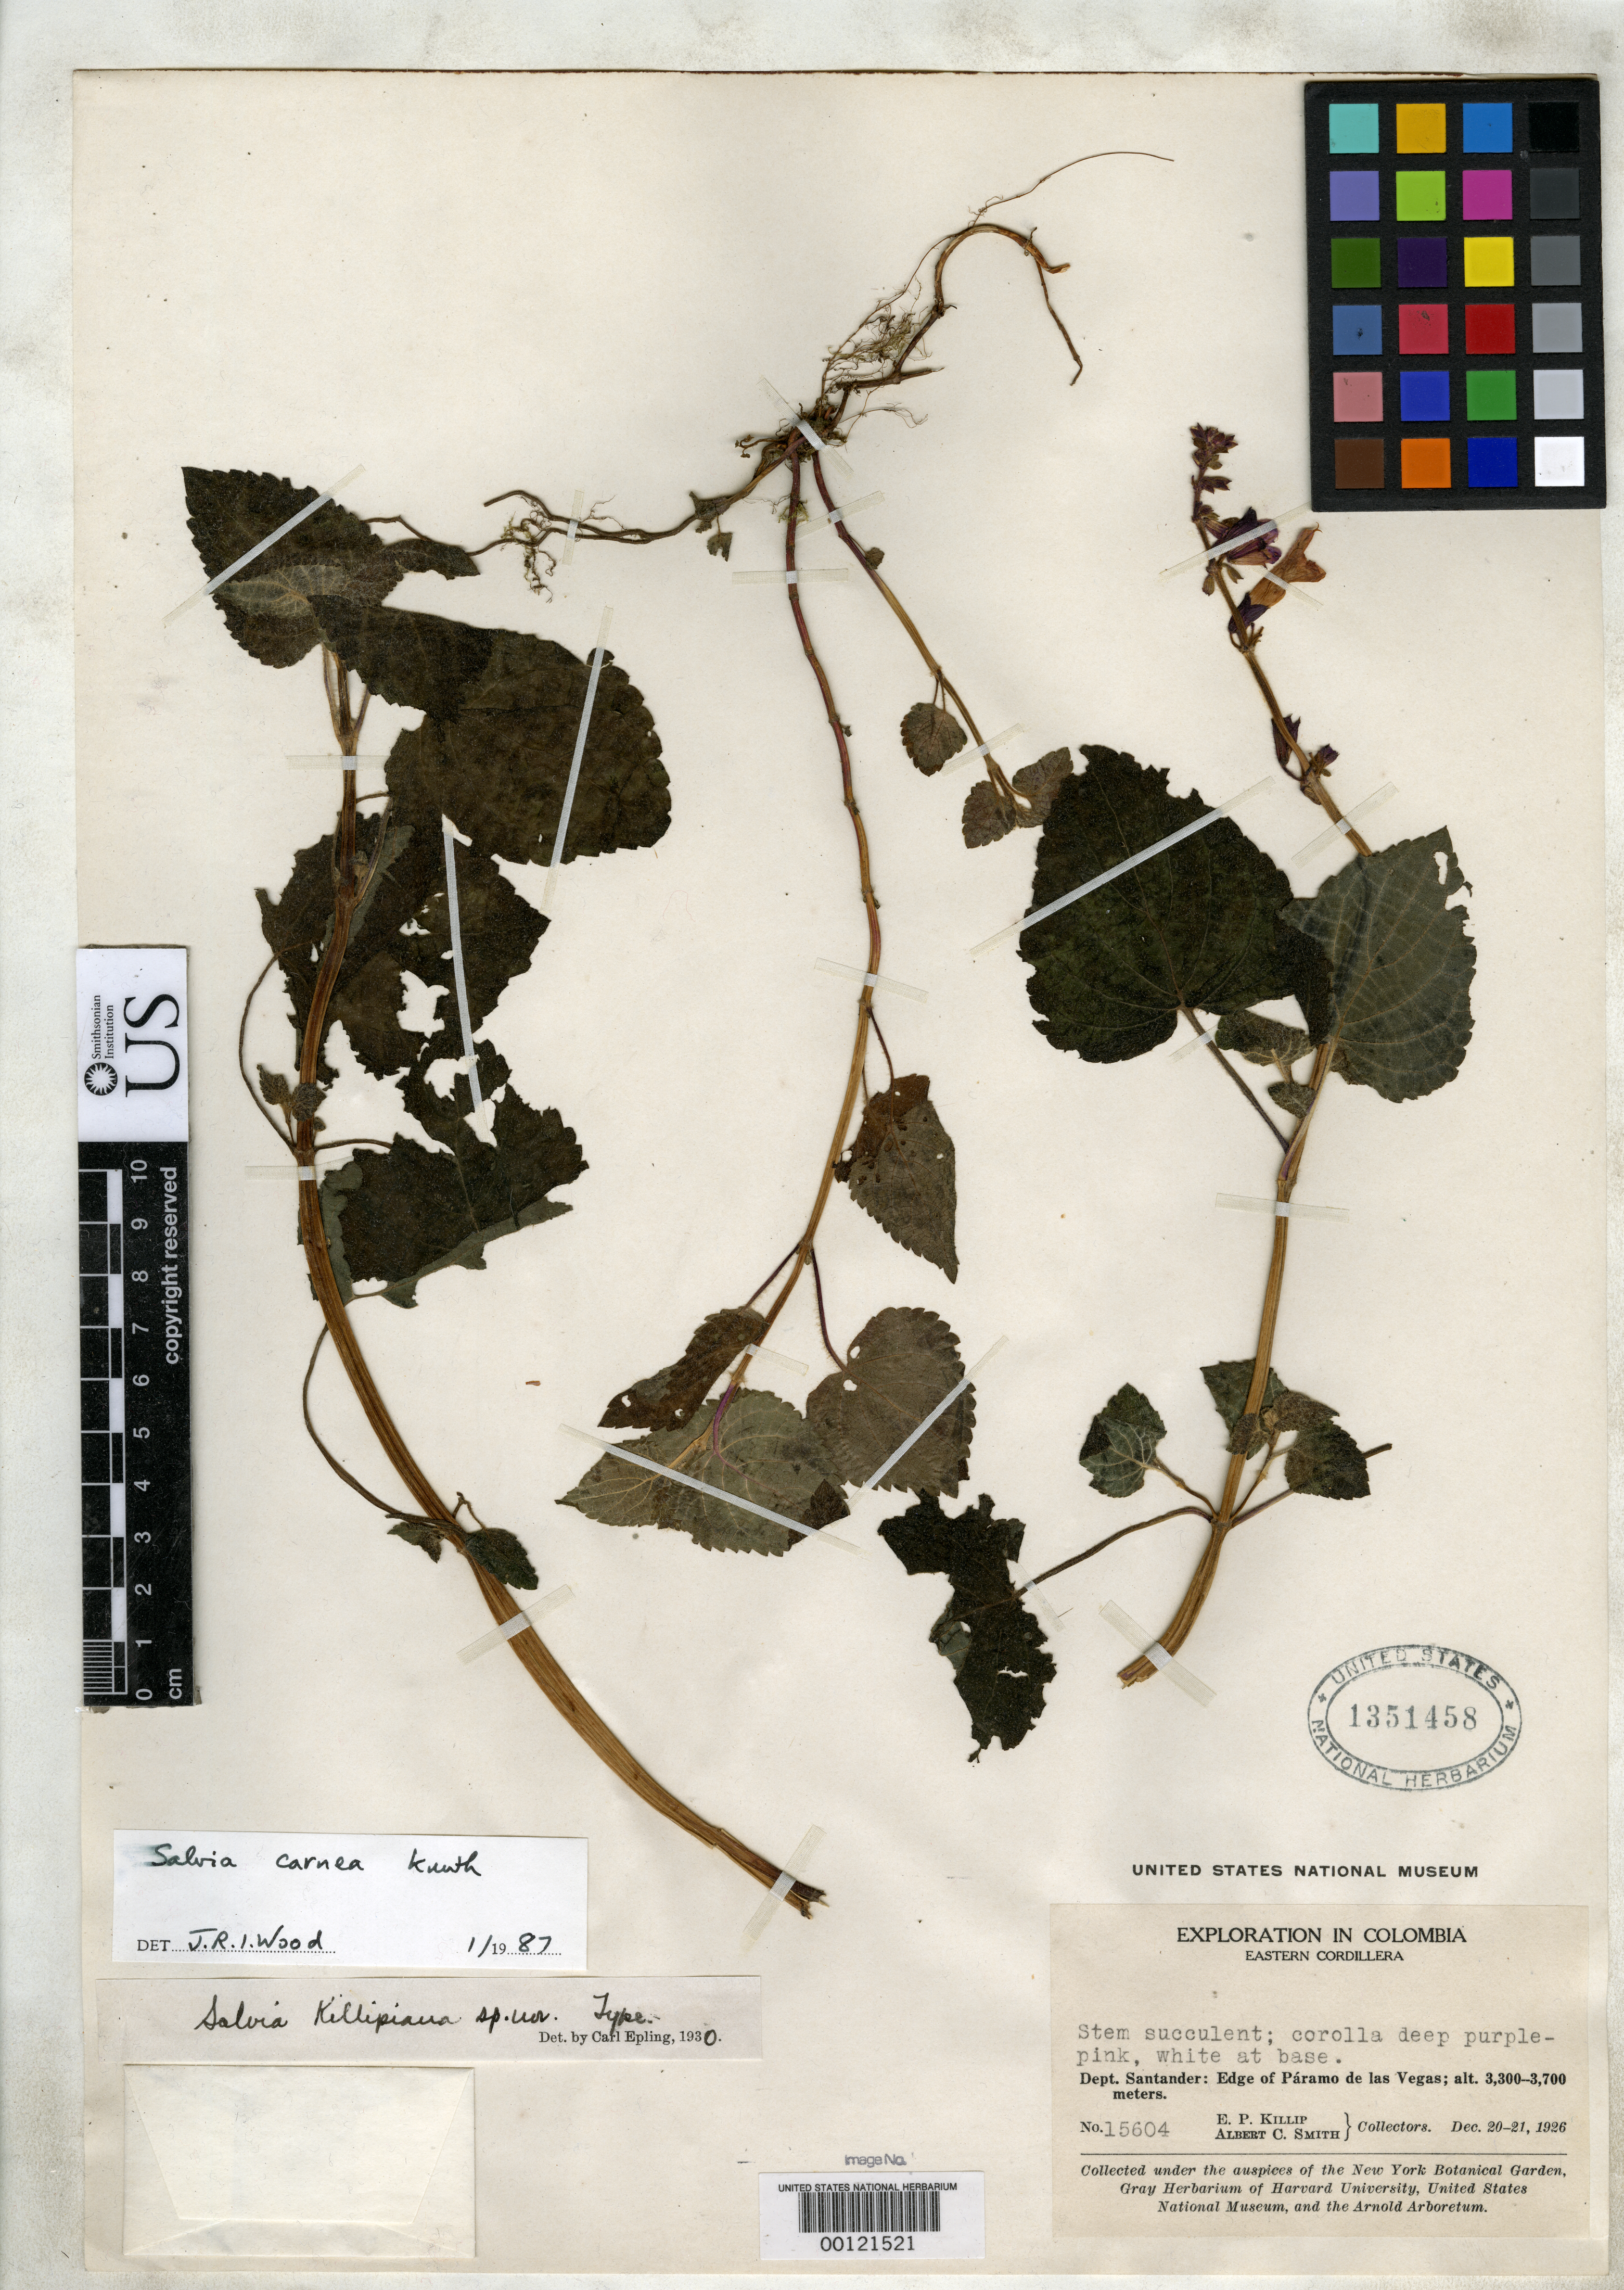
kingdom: Plantae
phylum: Tracheophyta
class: Magnoliopsida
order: Lamiales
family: Lamiaceae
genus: Salvia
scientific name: Salvia killipiana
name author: Epling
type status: Holotype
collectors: E. P. Killip & A. C. Smith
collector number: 15604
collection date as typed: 20 Dec 1926 to 22 Dec 1926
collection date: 1926-12-20/1926-12-22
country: Colombia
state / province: Santander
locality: Edge of Paramo de Las Vegas.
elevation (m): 3300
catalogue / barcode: US 1351458